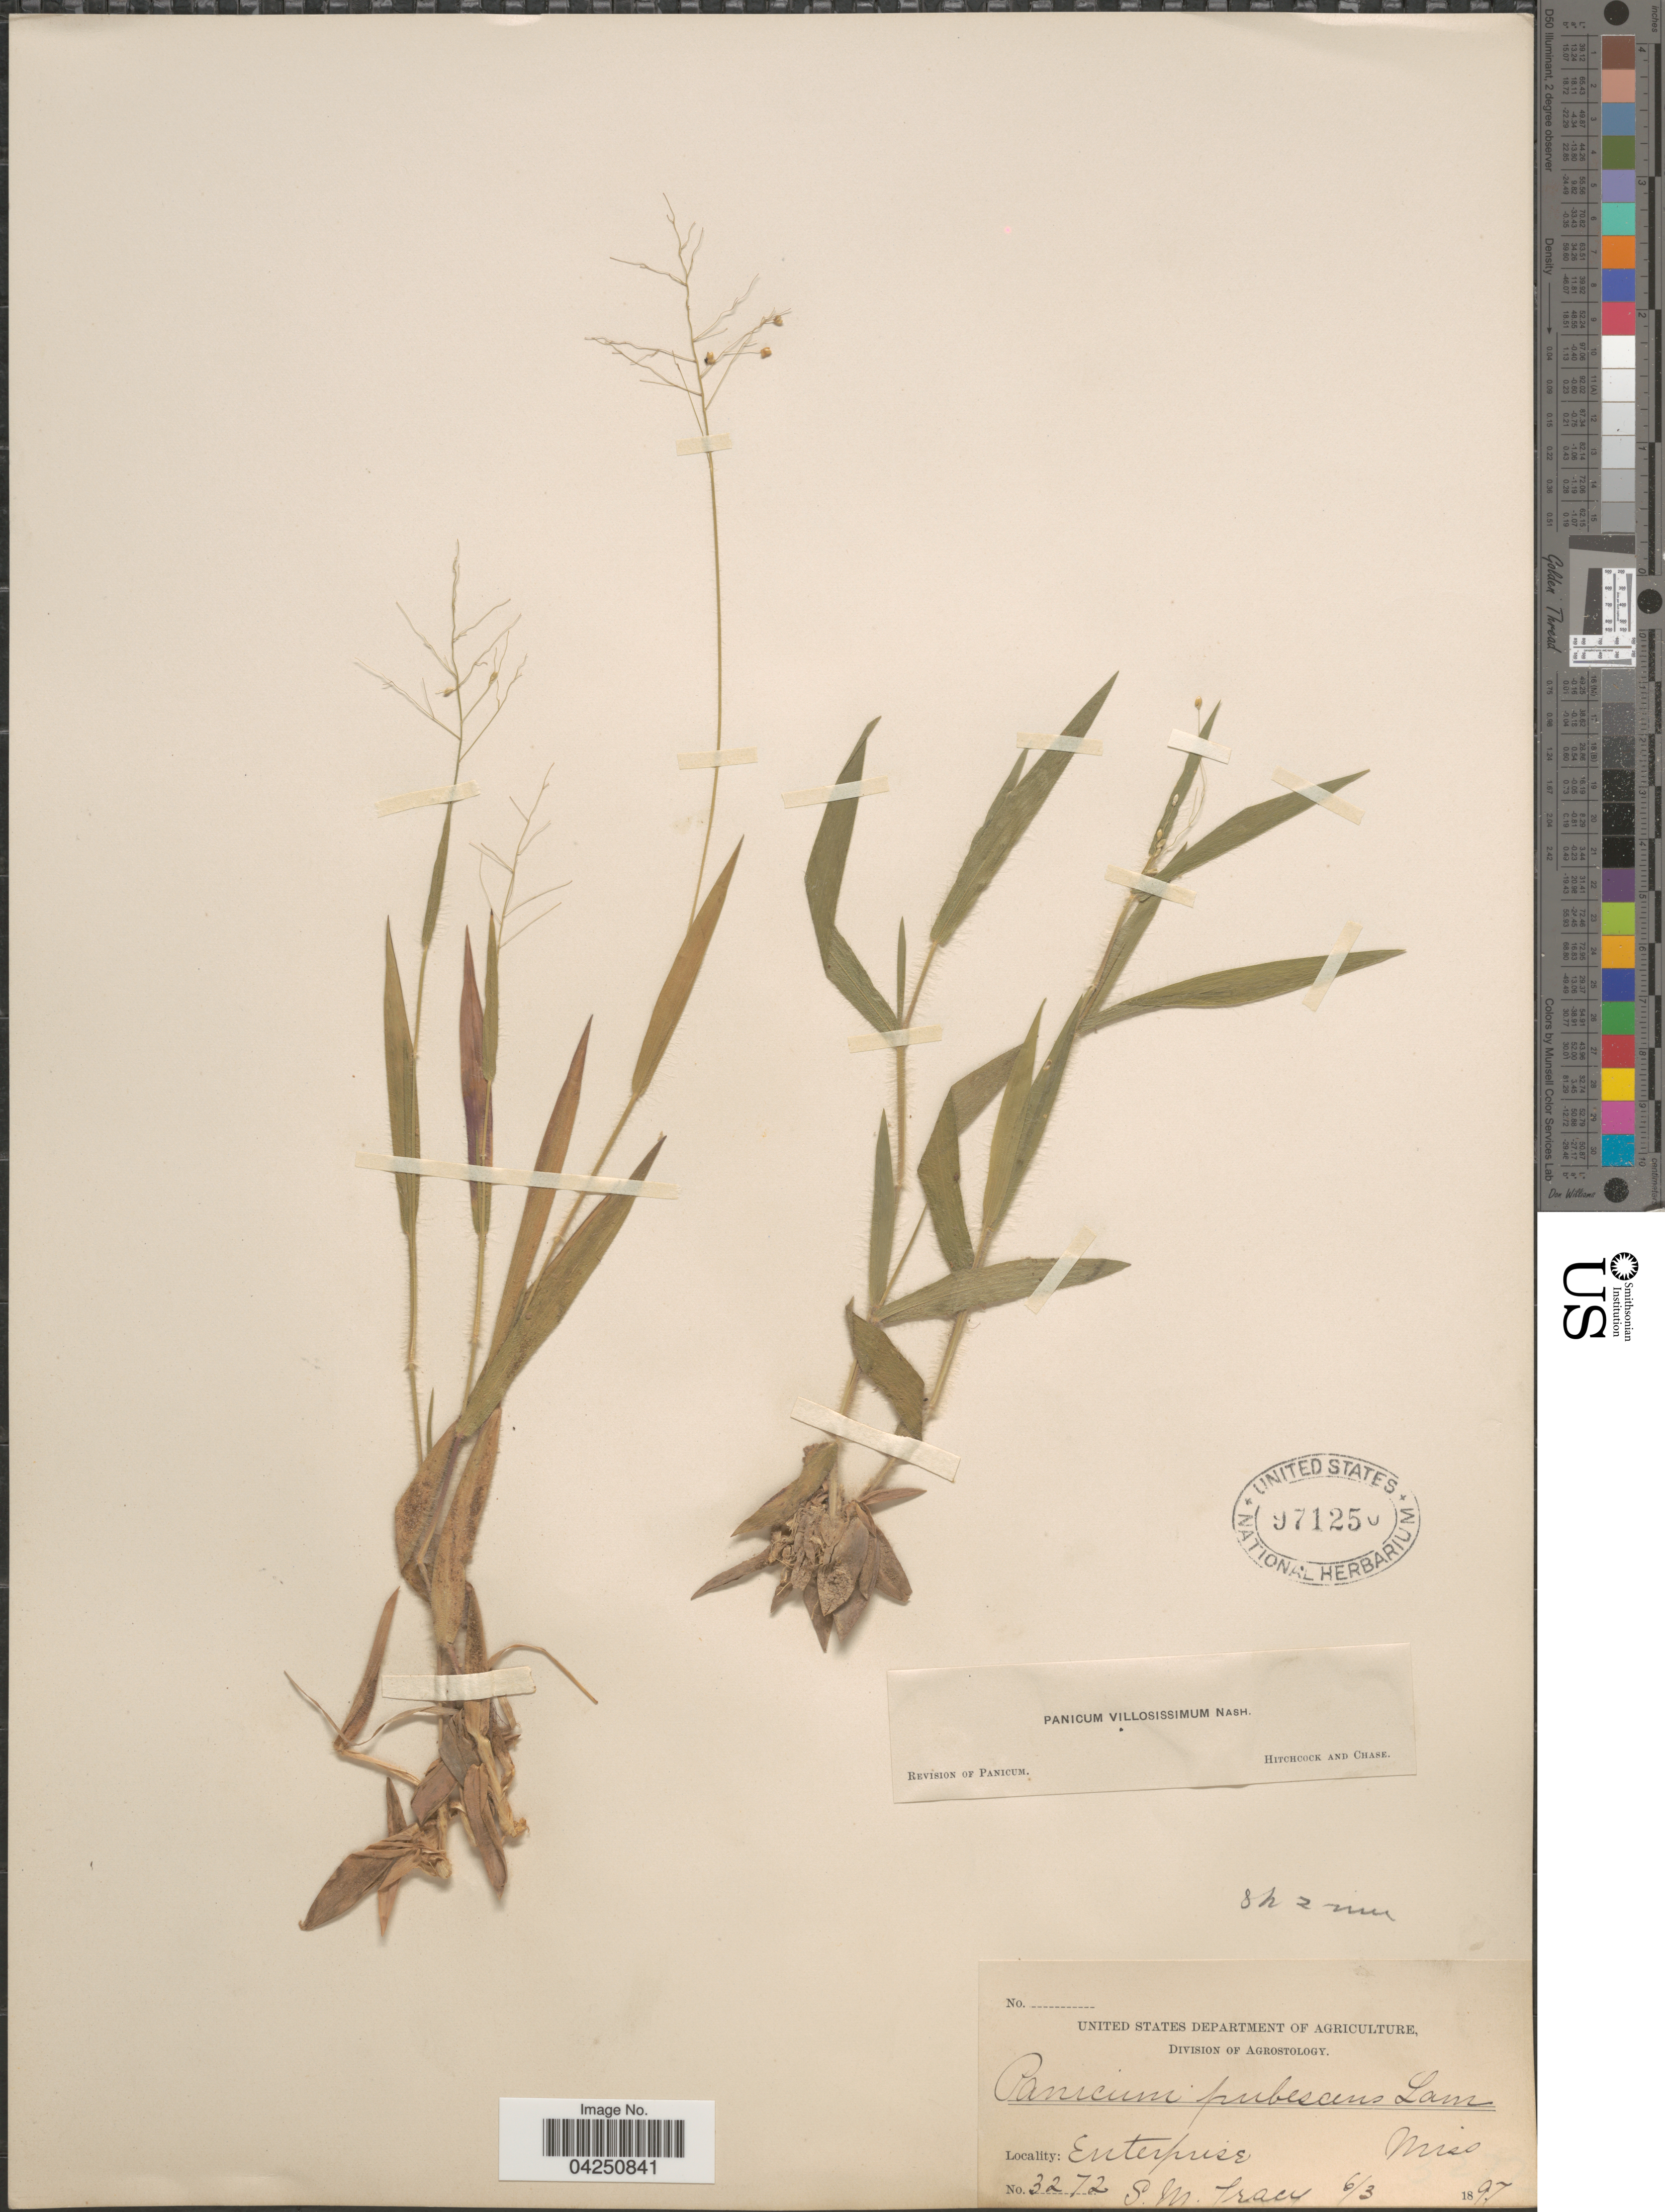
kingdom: Plantae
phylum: Tracheophyta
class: Liliopsida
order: Poales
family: Poaceae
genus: Dichanthelium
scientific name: Dichanthelium acuminatum var. acuminatum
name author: (Sw.) Gould & C.A. Clark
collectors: S. M. Tracy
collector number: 3272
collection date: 1897-06-03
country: United States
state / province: Mississippi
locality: Enterprise.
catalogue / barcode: US 971250